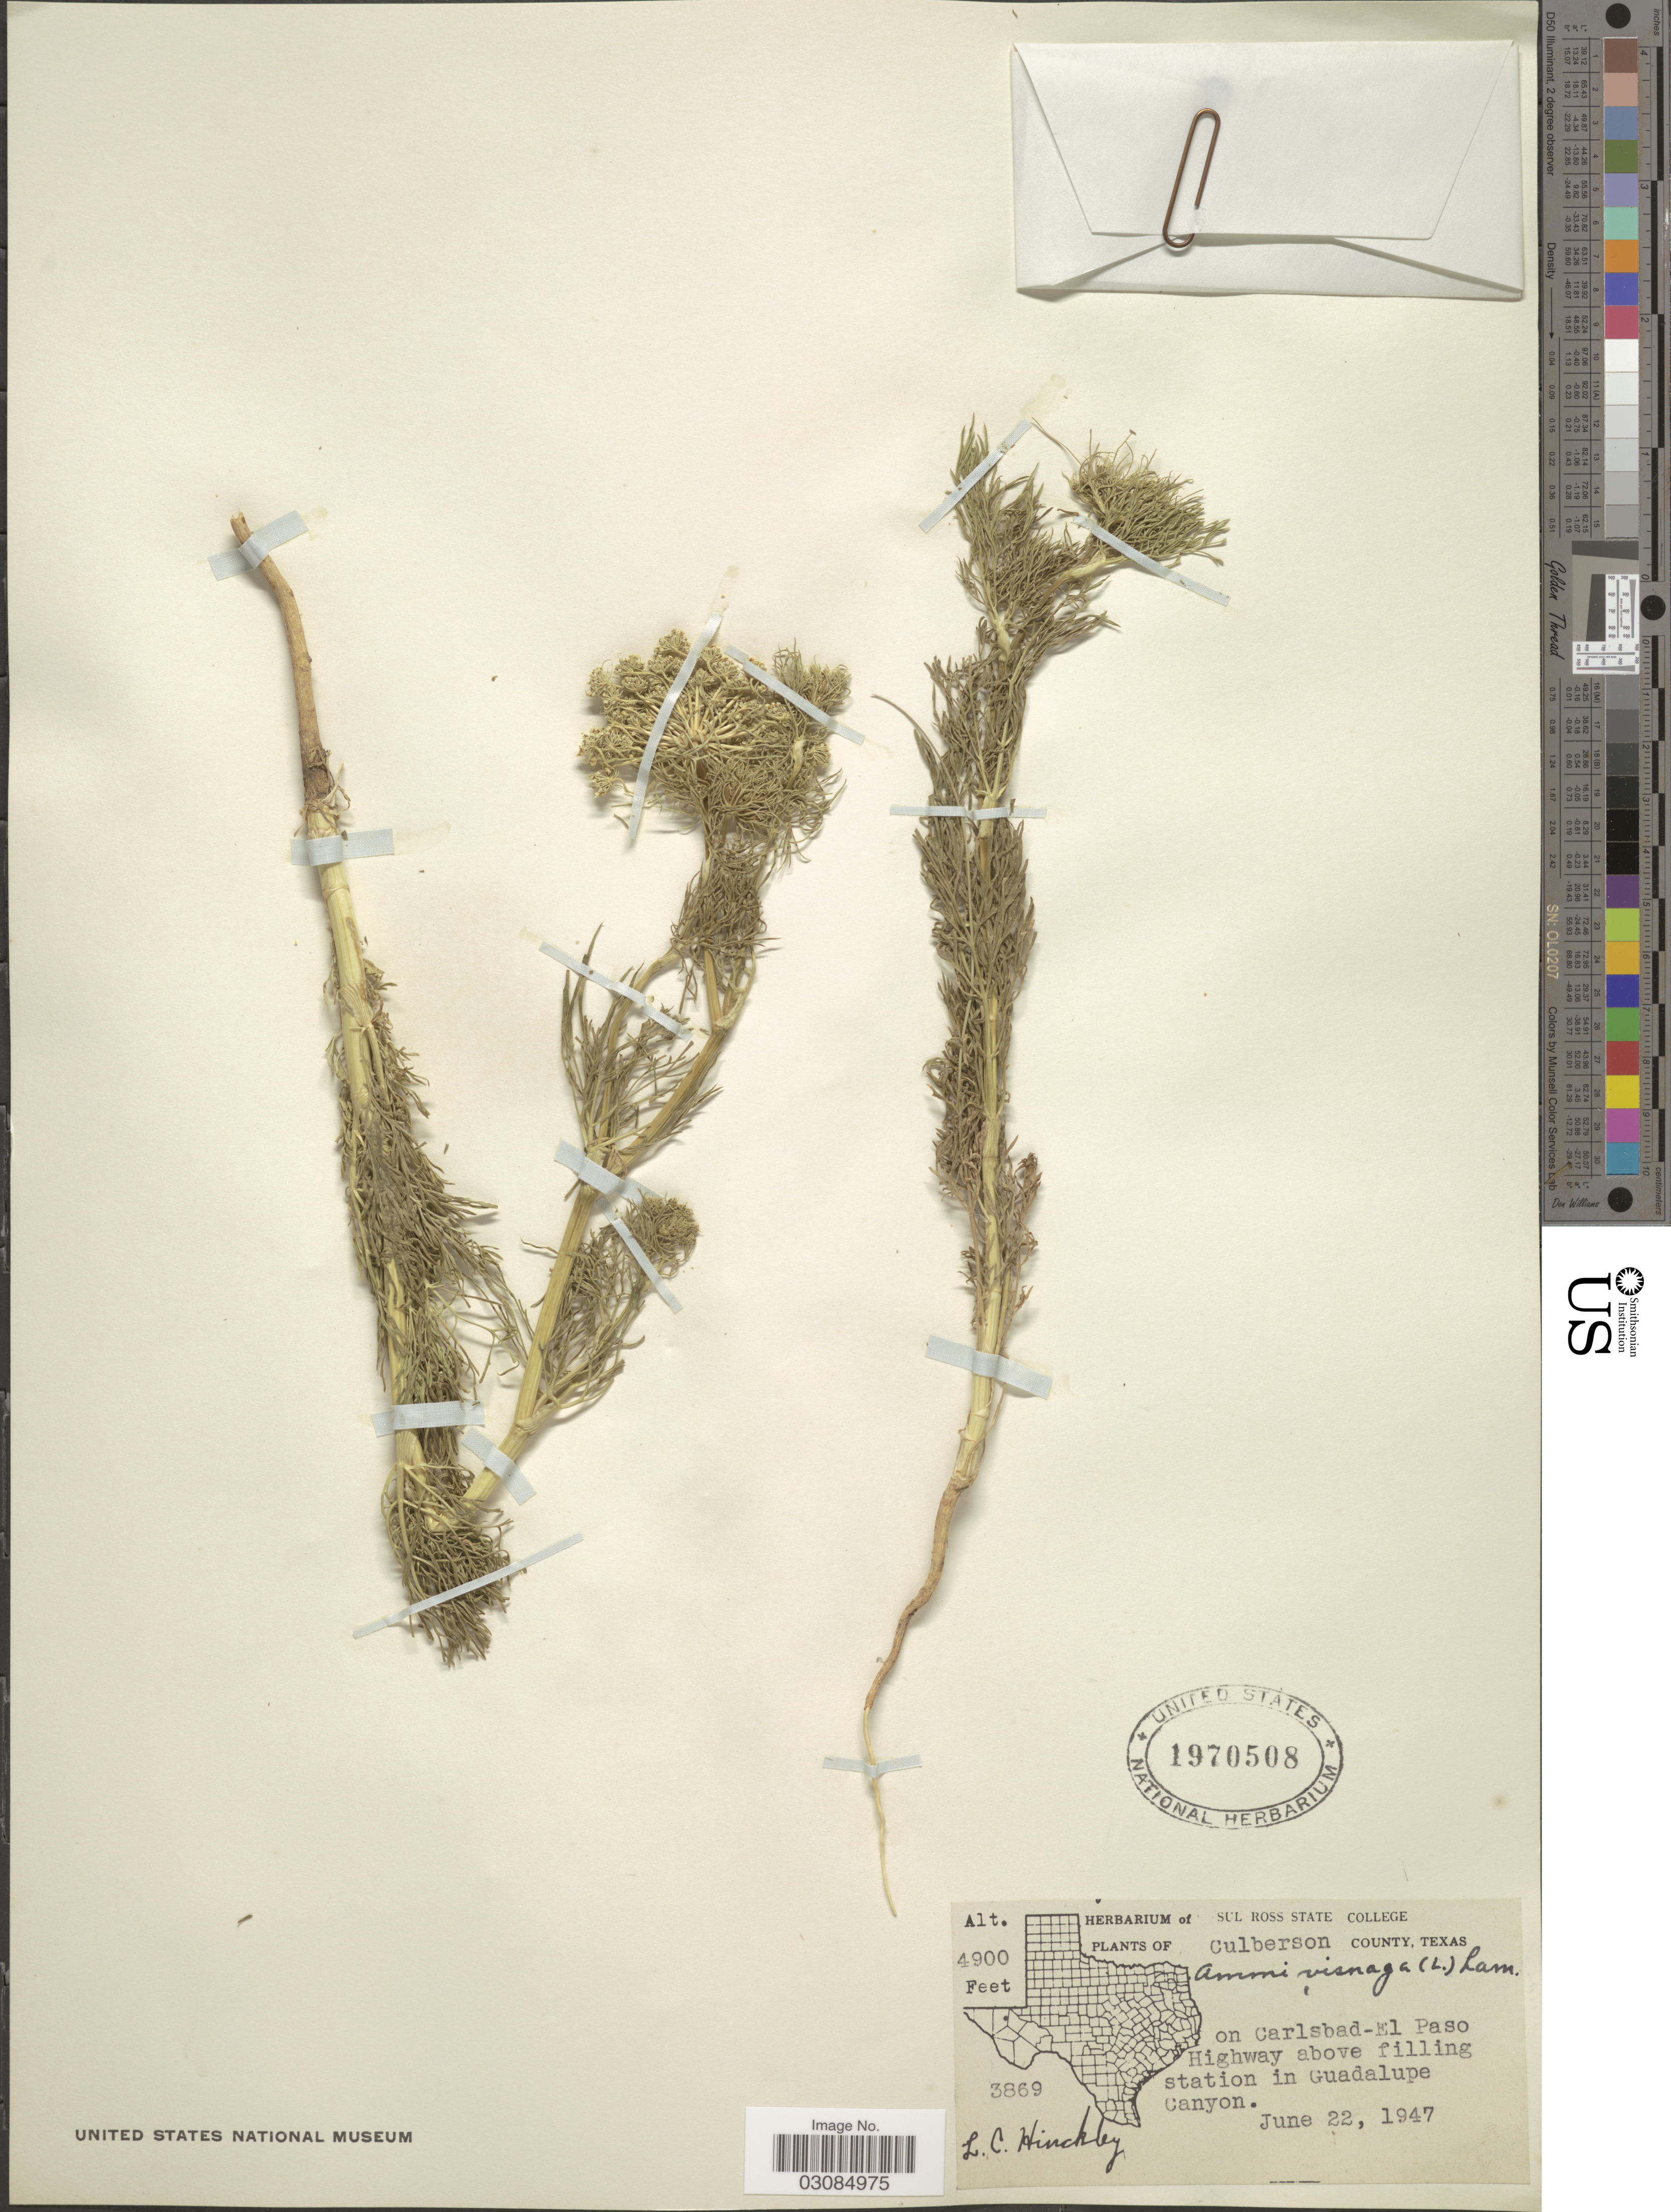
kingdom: Plantae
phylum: Tracheophyta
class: Magnoliopsida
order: Apiales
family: Apiaceae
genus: Ammi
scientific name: Ammi visnaga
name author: (L.) Lam.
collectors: L. Hinckley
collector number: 3869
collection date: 1947-06-22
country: United States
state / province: Texas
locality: Culberson County. On Carlsbad-El Paso Highway above filling station in Guadalupe Canyon.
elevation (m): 1494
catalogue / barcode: US 1970508